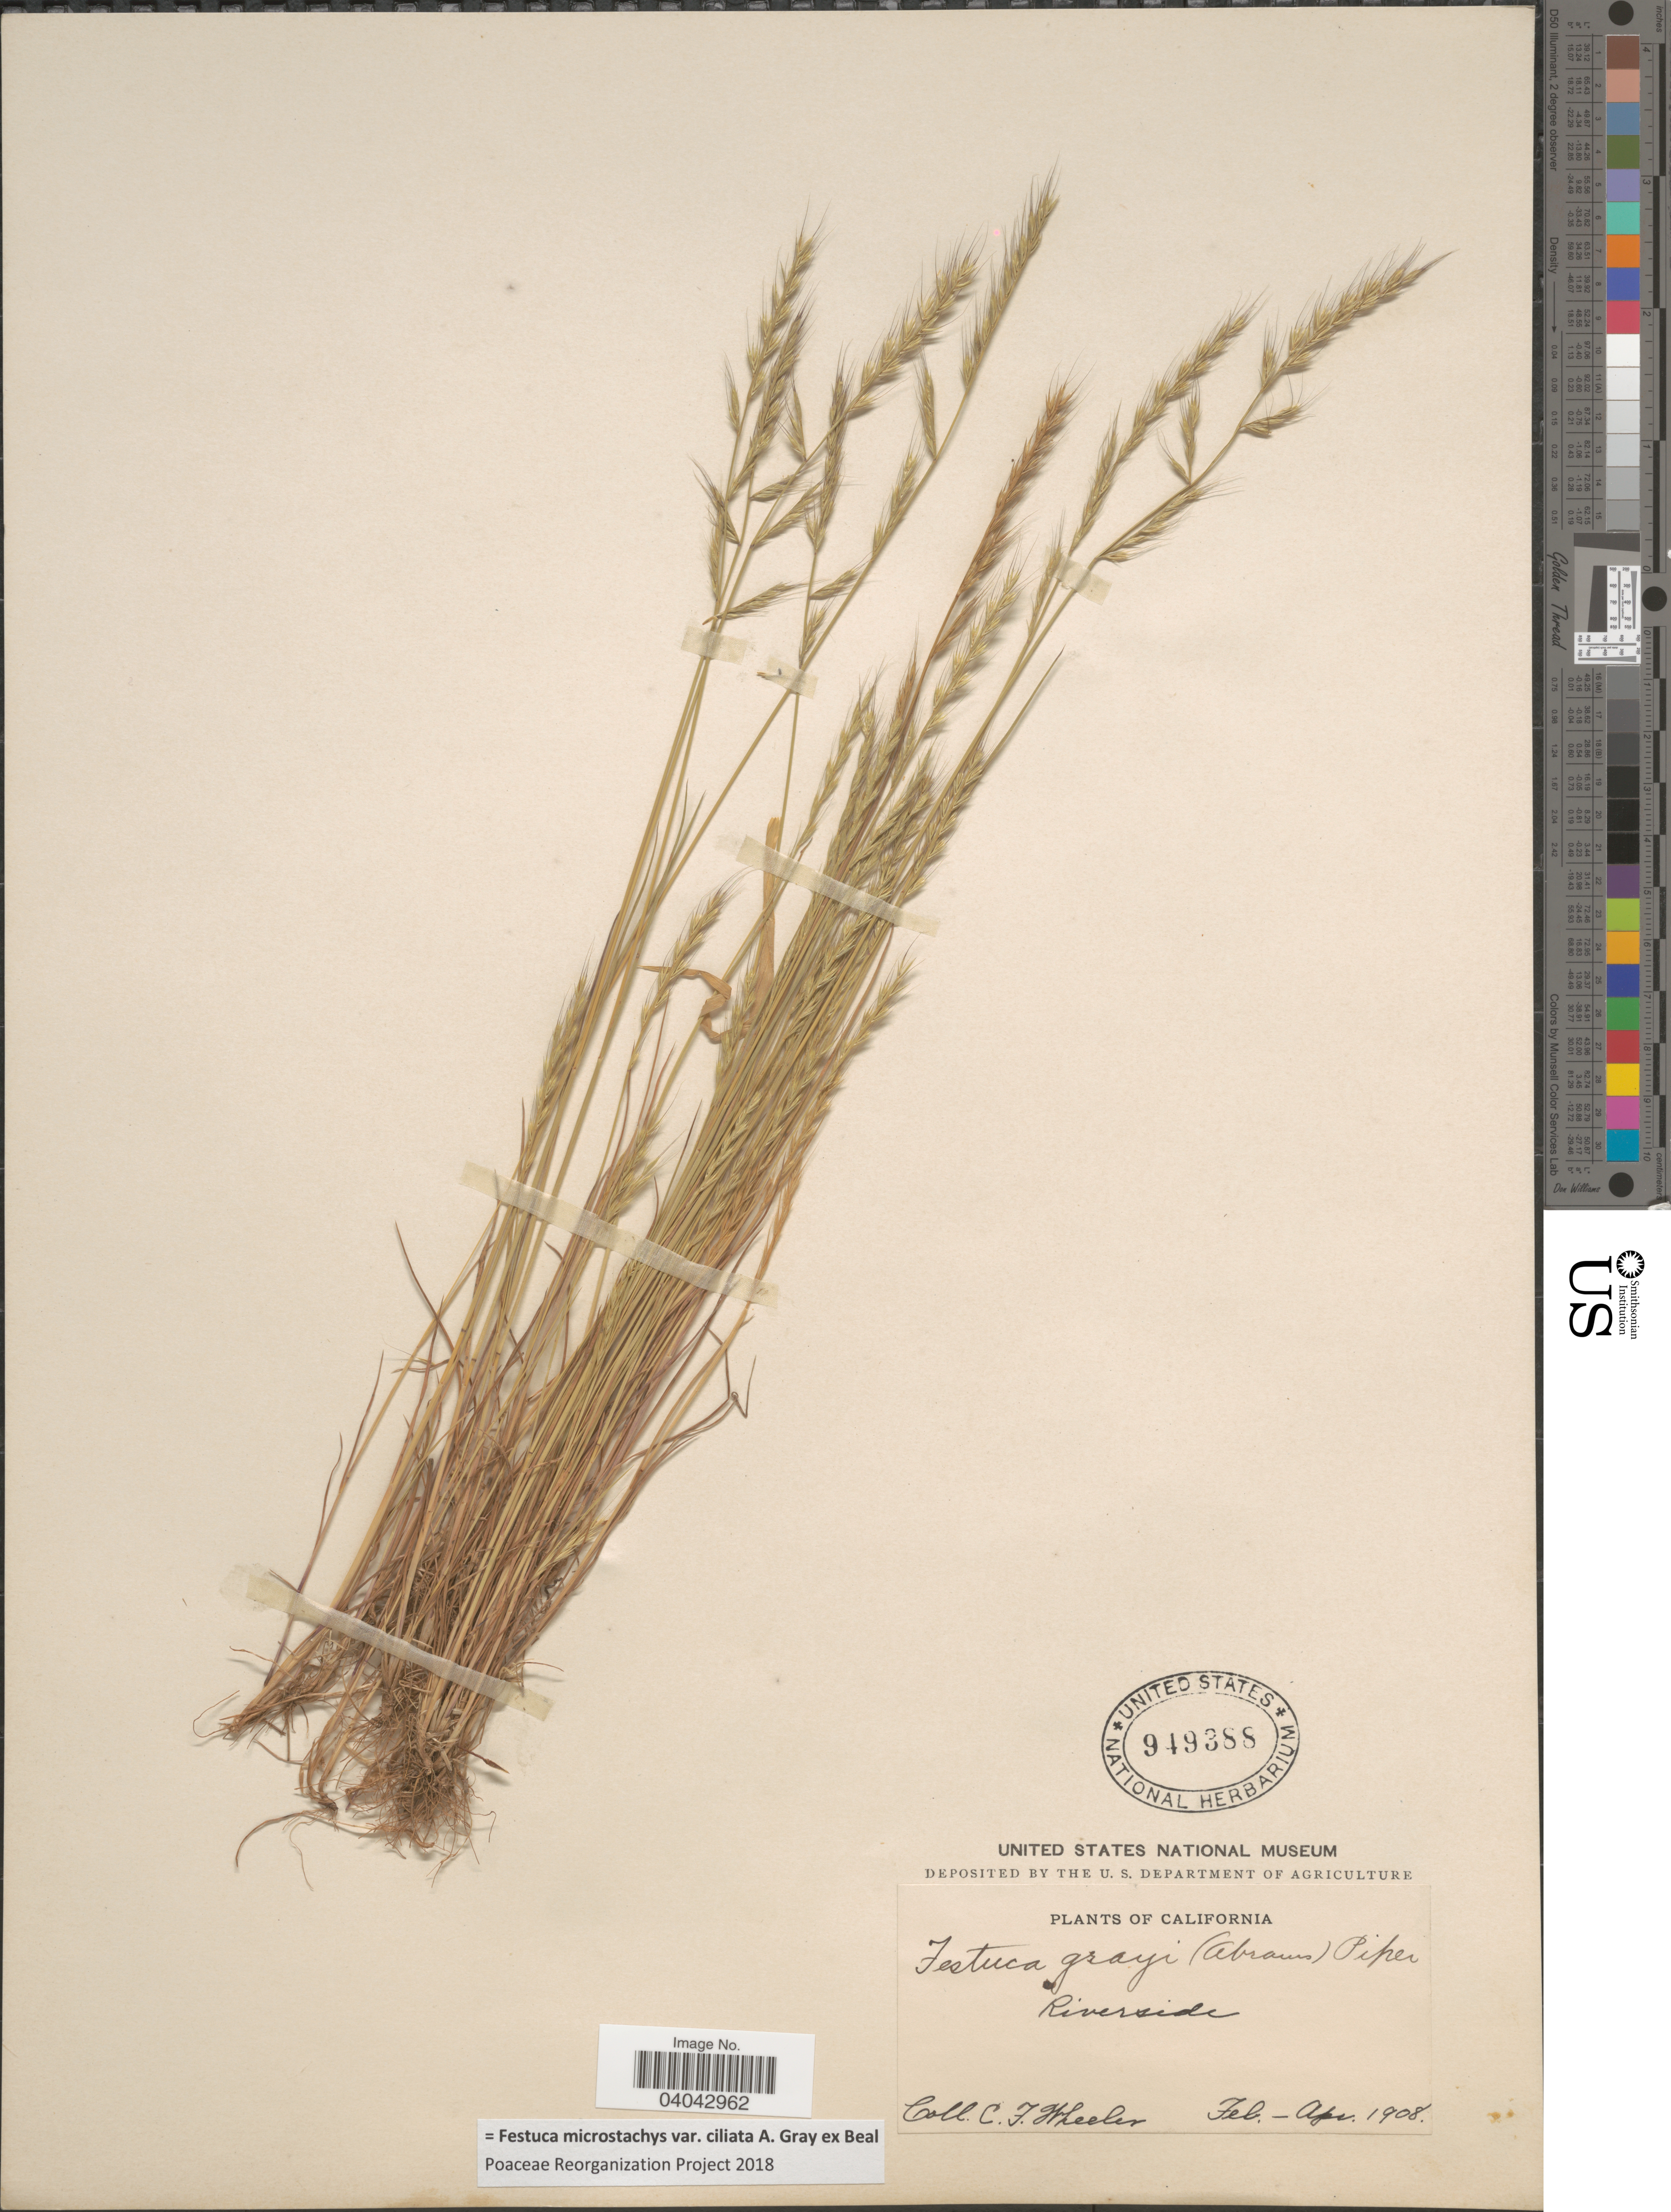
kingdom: Plantae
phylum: Tracheophyta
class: Liliopsida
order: Poales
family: Poaceae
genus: Festuca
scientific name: Festuca microstachys var. ciliata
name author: A. Gray ex W.J. Beal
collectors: C. Wheeler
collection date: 1908-02/1908-04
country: United States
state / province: California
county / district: Riverside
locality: Riverside.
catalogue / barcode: US 949388